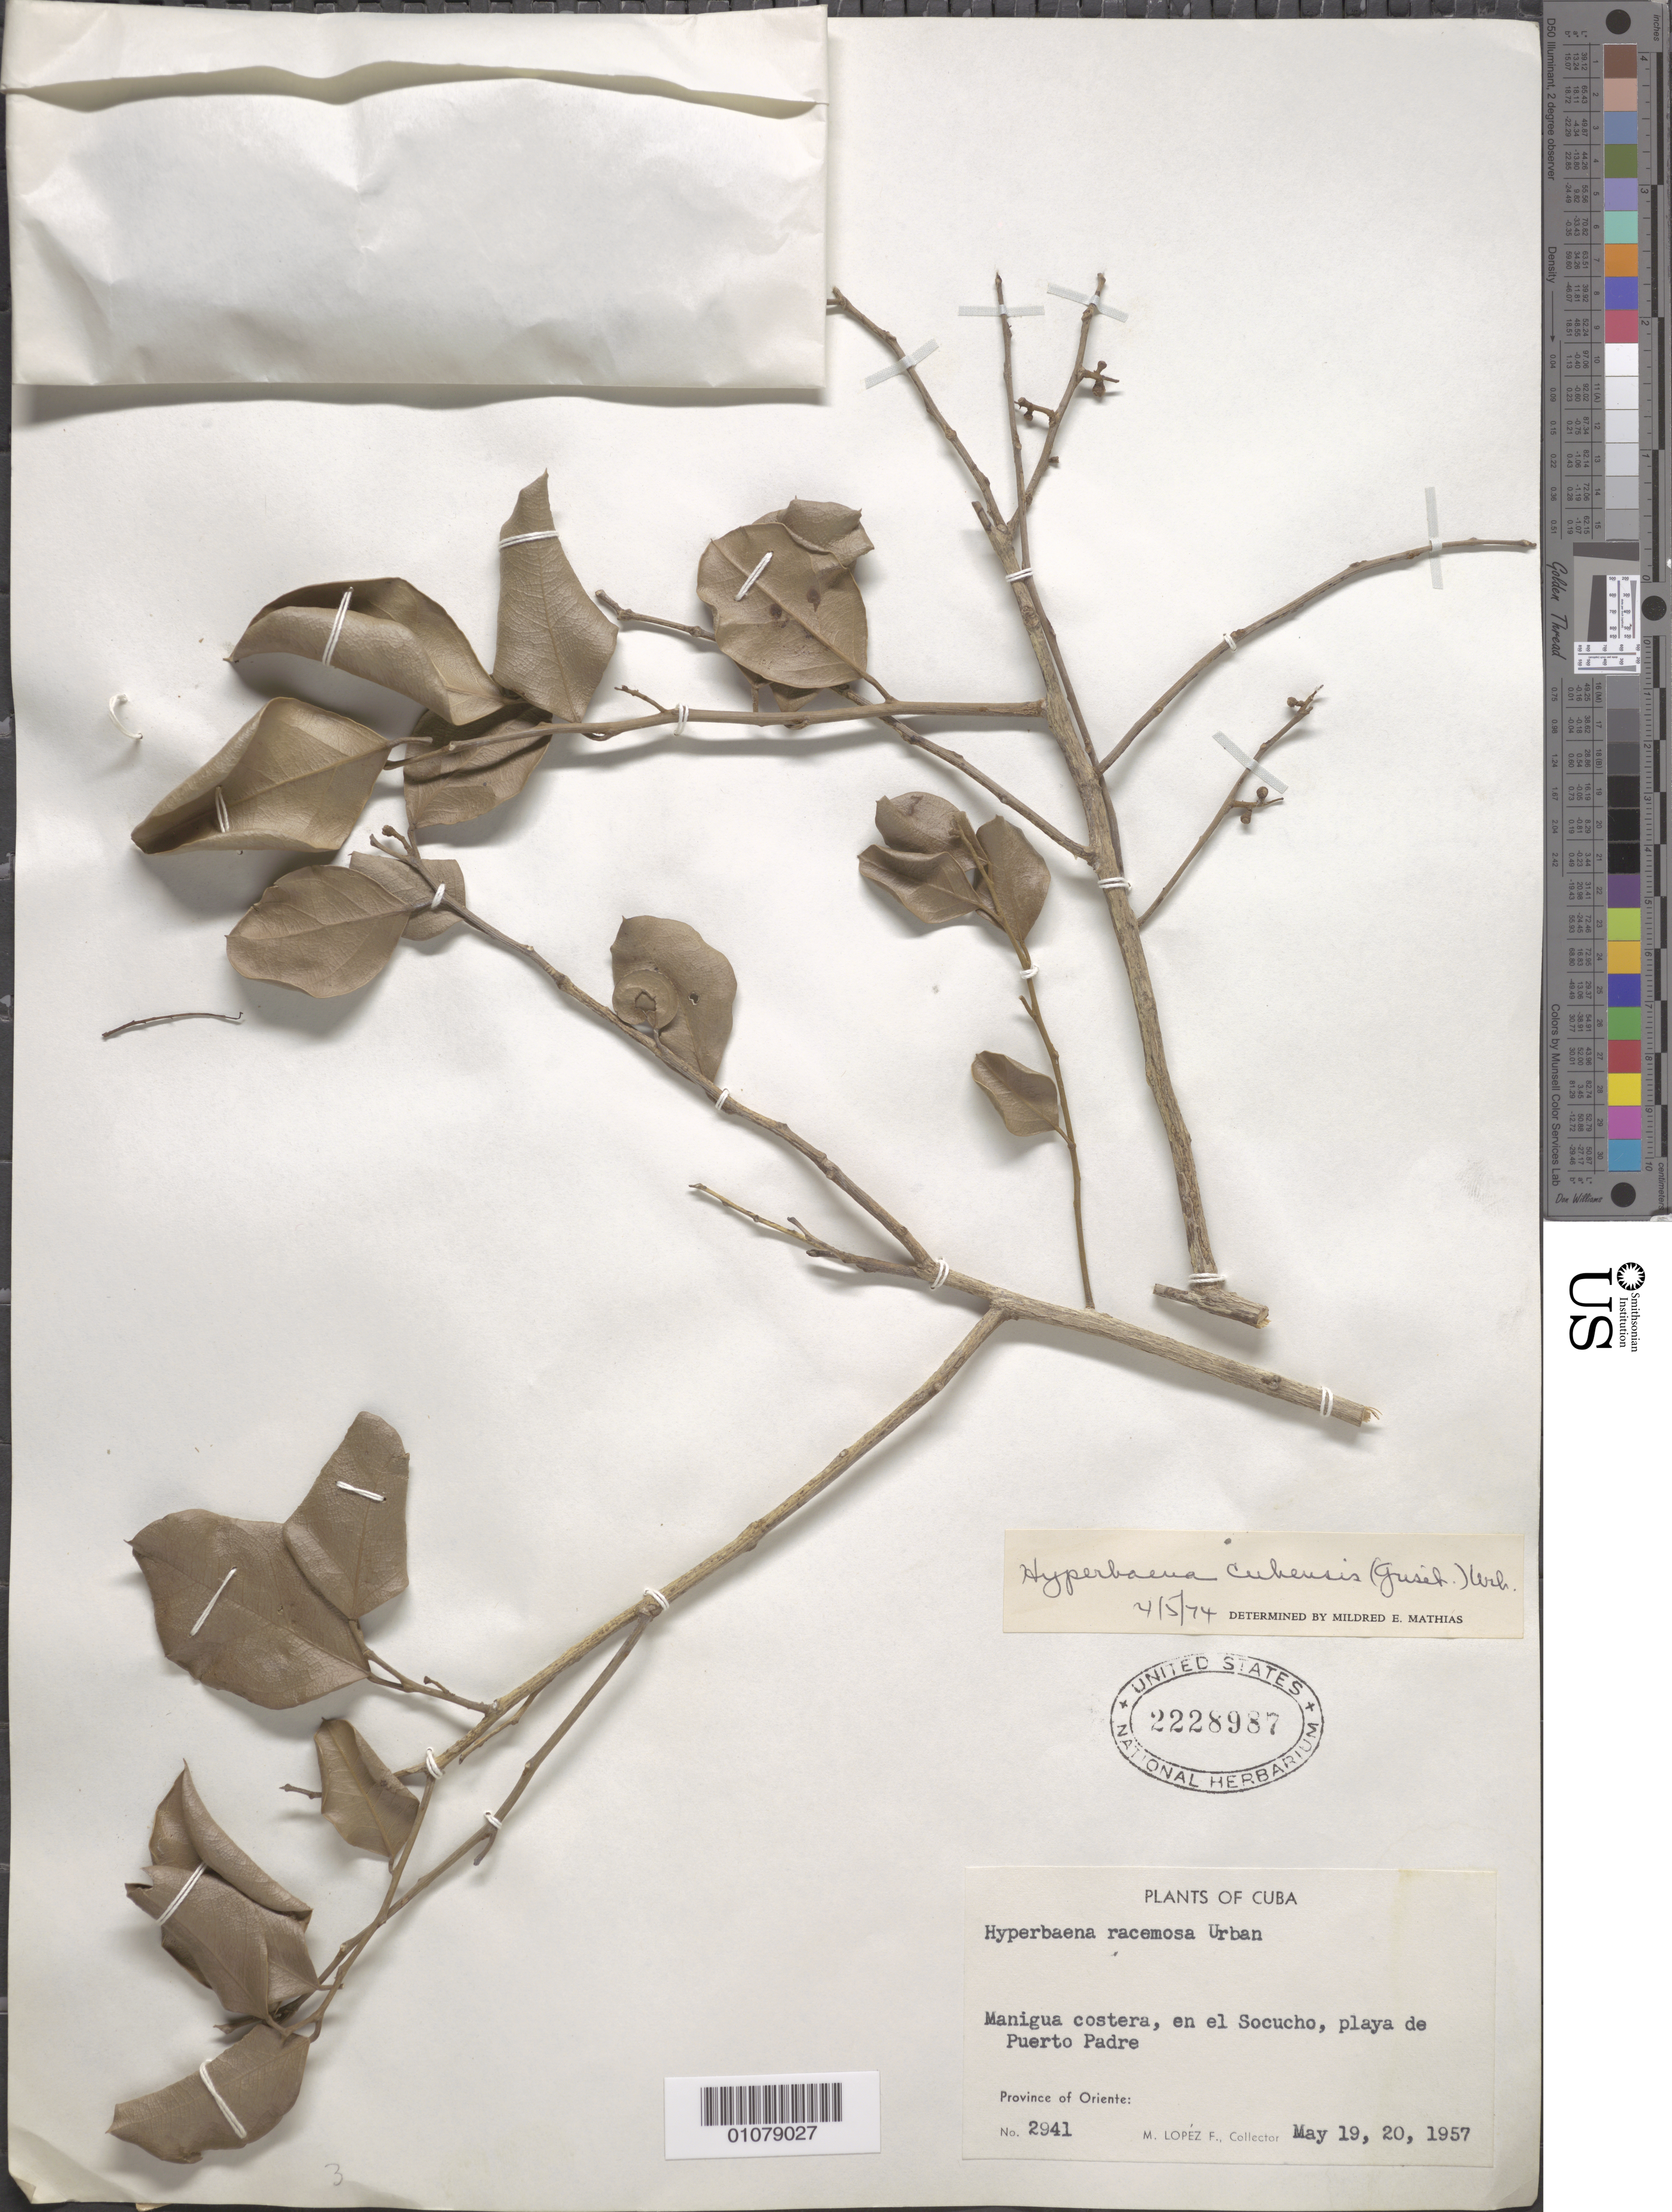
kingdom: Plantae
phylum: Tracheophyta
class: Magnoliopsida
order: Ranunculales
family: Menispermaceae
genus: Hyperbaena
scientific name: Hyperbaena cubensis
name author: (Griseb.) Urb.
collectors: M. López Figueiras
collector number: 2941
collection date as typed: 19 May 1957 and 20 May 1957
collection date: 1957-05-19,1957-05-20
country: Cuba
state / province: Las Tunas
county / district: Puerto Padre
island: Cuba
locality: Manigua costera, en el Socucho, playa de Puerto Padre Province of Oriente:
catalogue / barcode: US 2228987